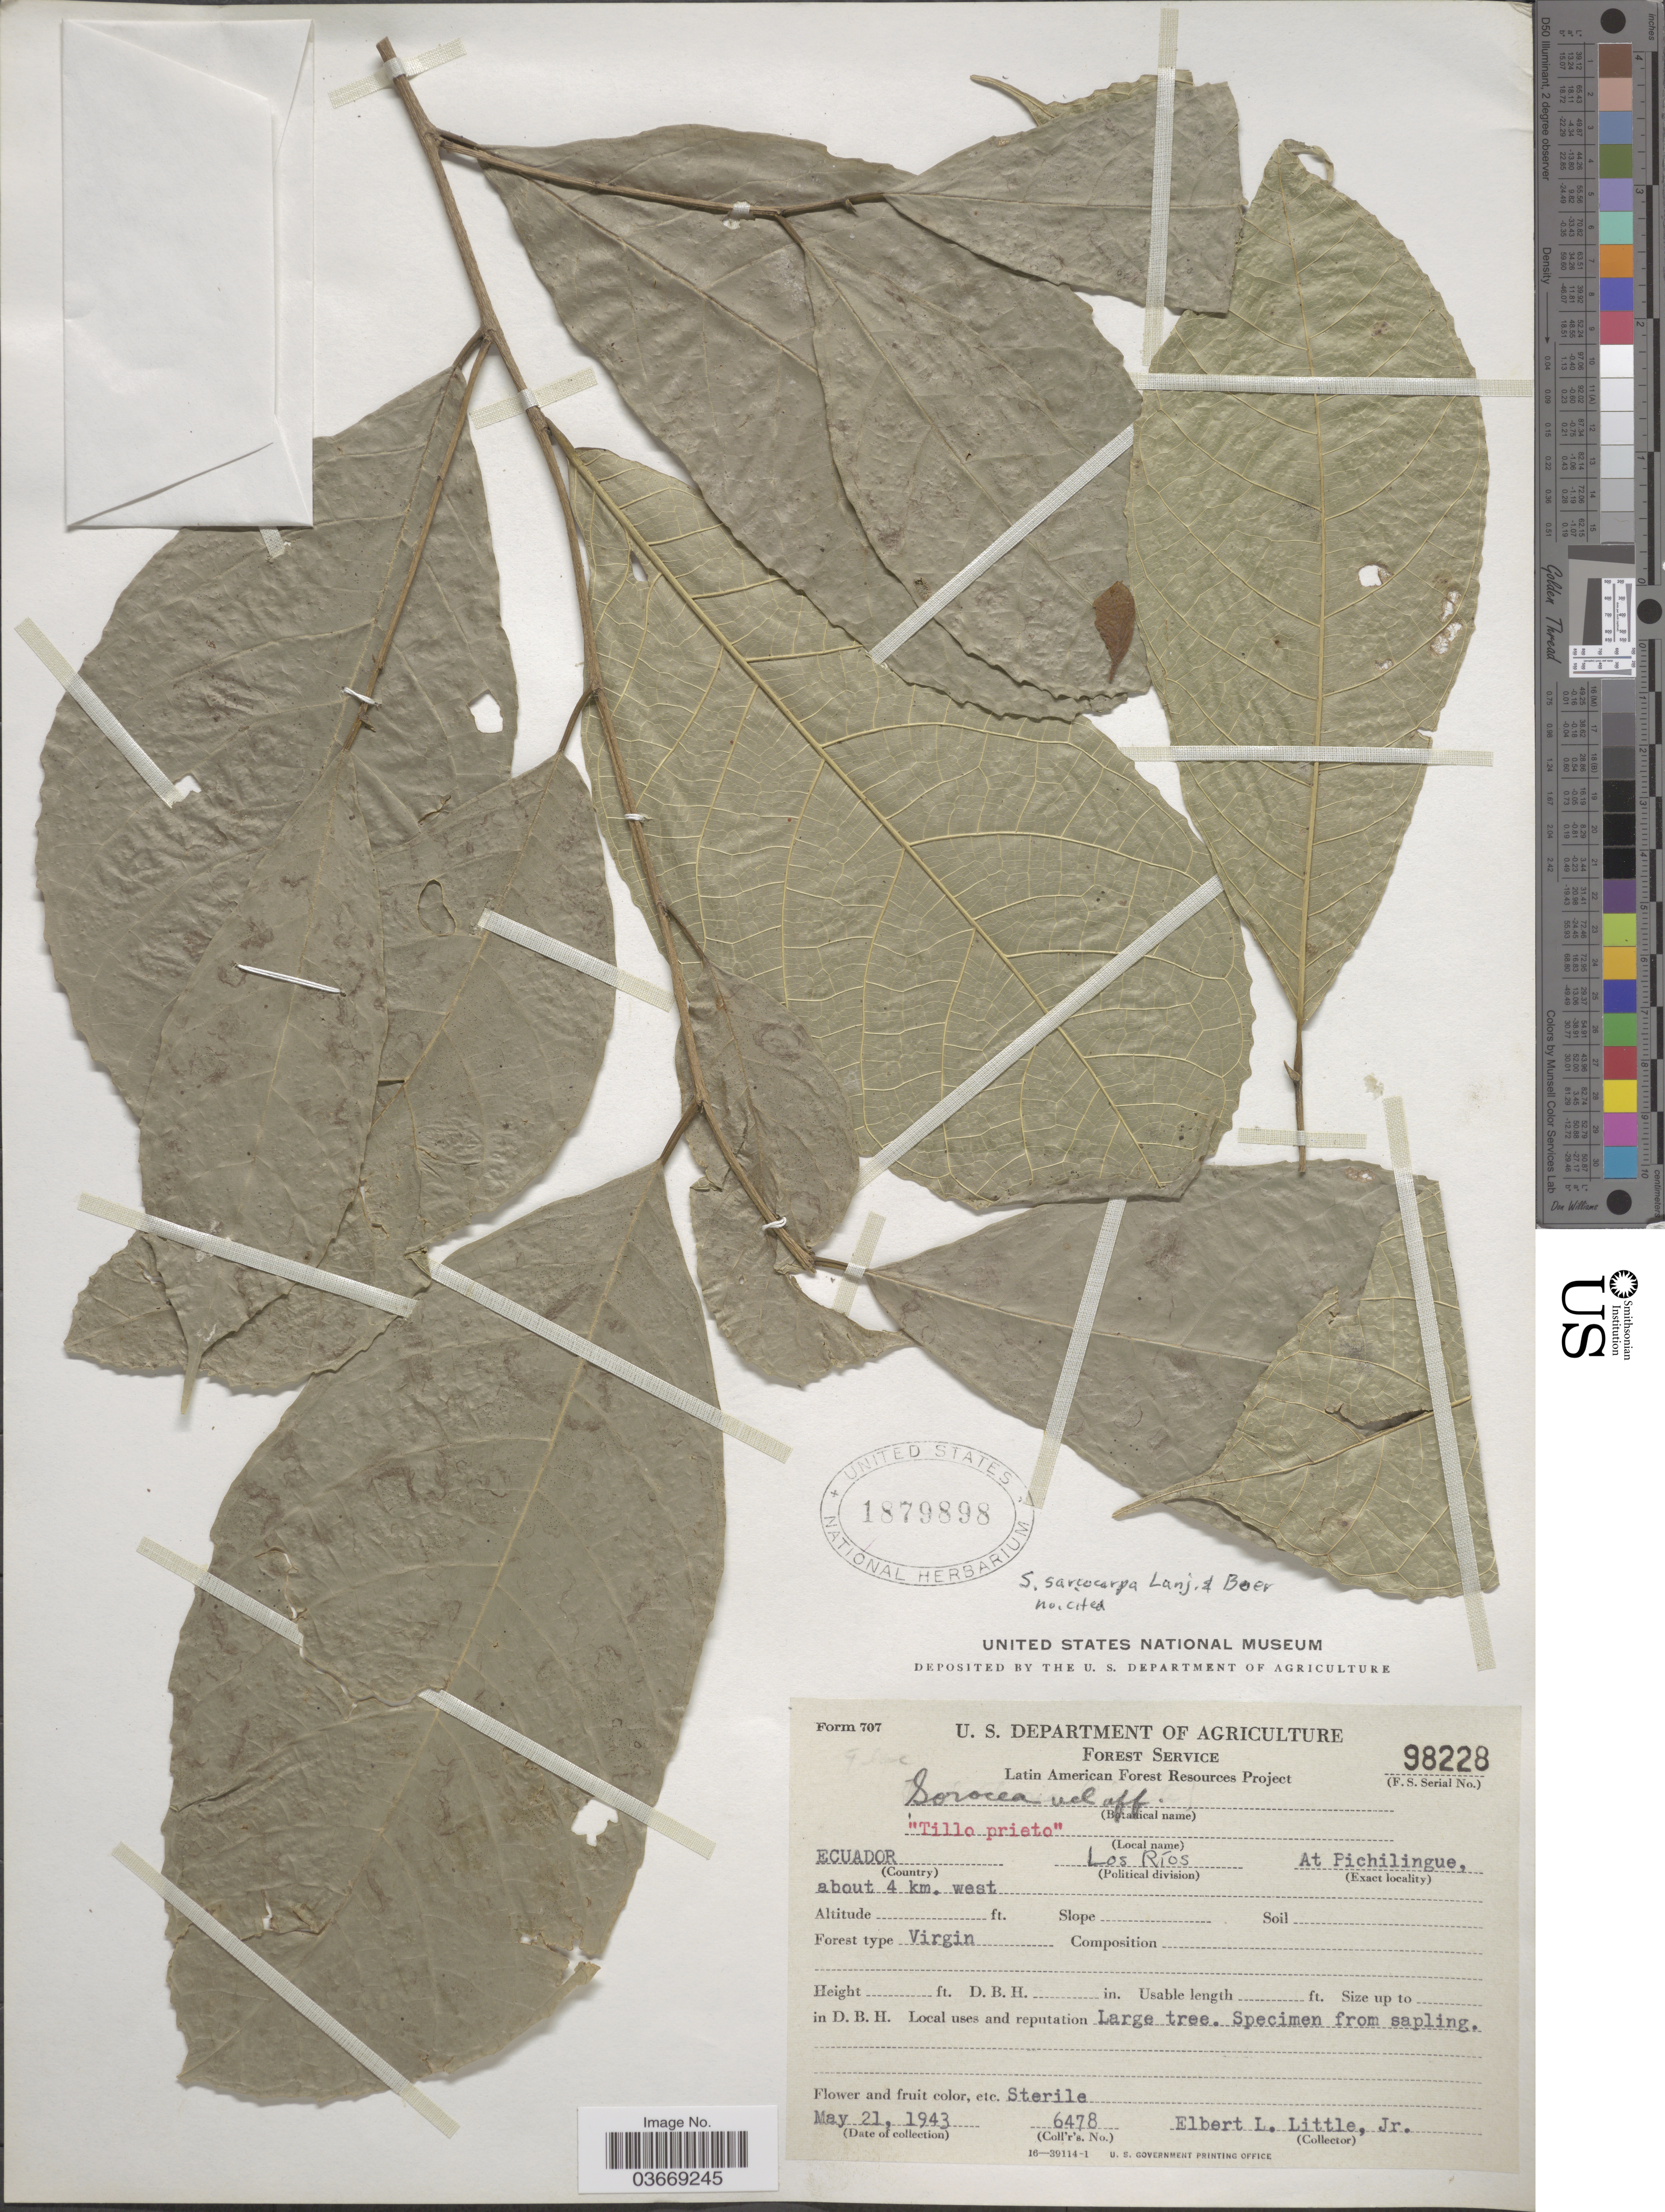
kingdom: Plantae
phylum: Tracheophyta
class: Magnoliopsida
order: Rosales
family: Moraceae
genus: Sorocea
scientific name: Sorocea sarcocarpa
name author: Lanj. & Wess. Boer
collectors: E. L. Little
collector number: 6478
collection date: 1943-05-21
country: Ecuador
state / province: Los Ríos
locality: At Pichilingue, about 4 km. west.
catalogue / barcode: US 1879898